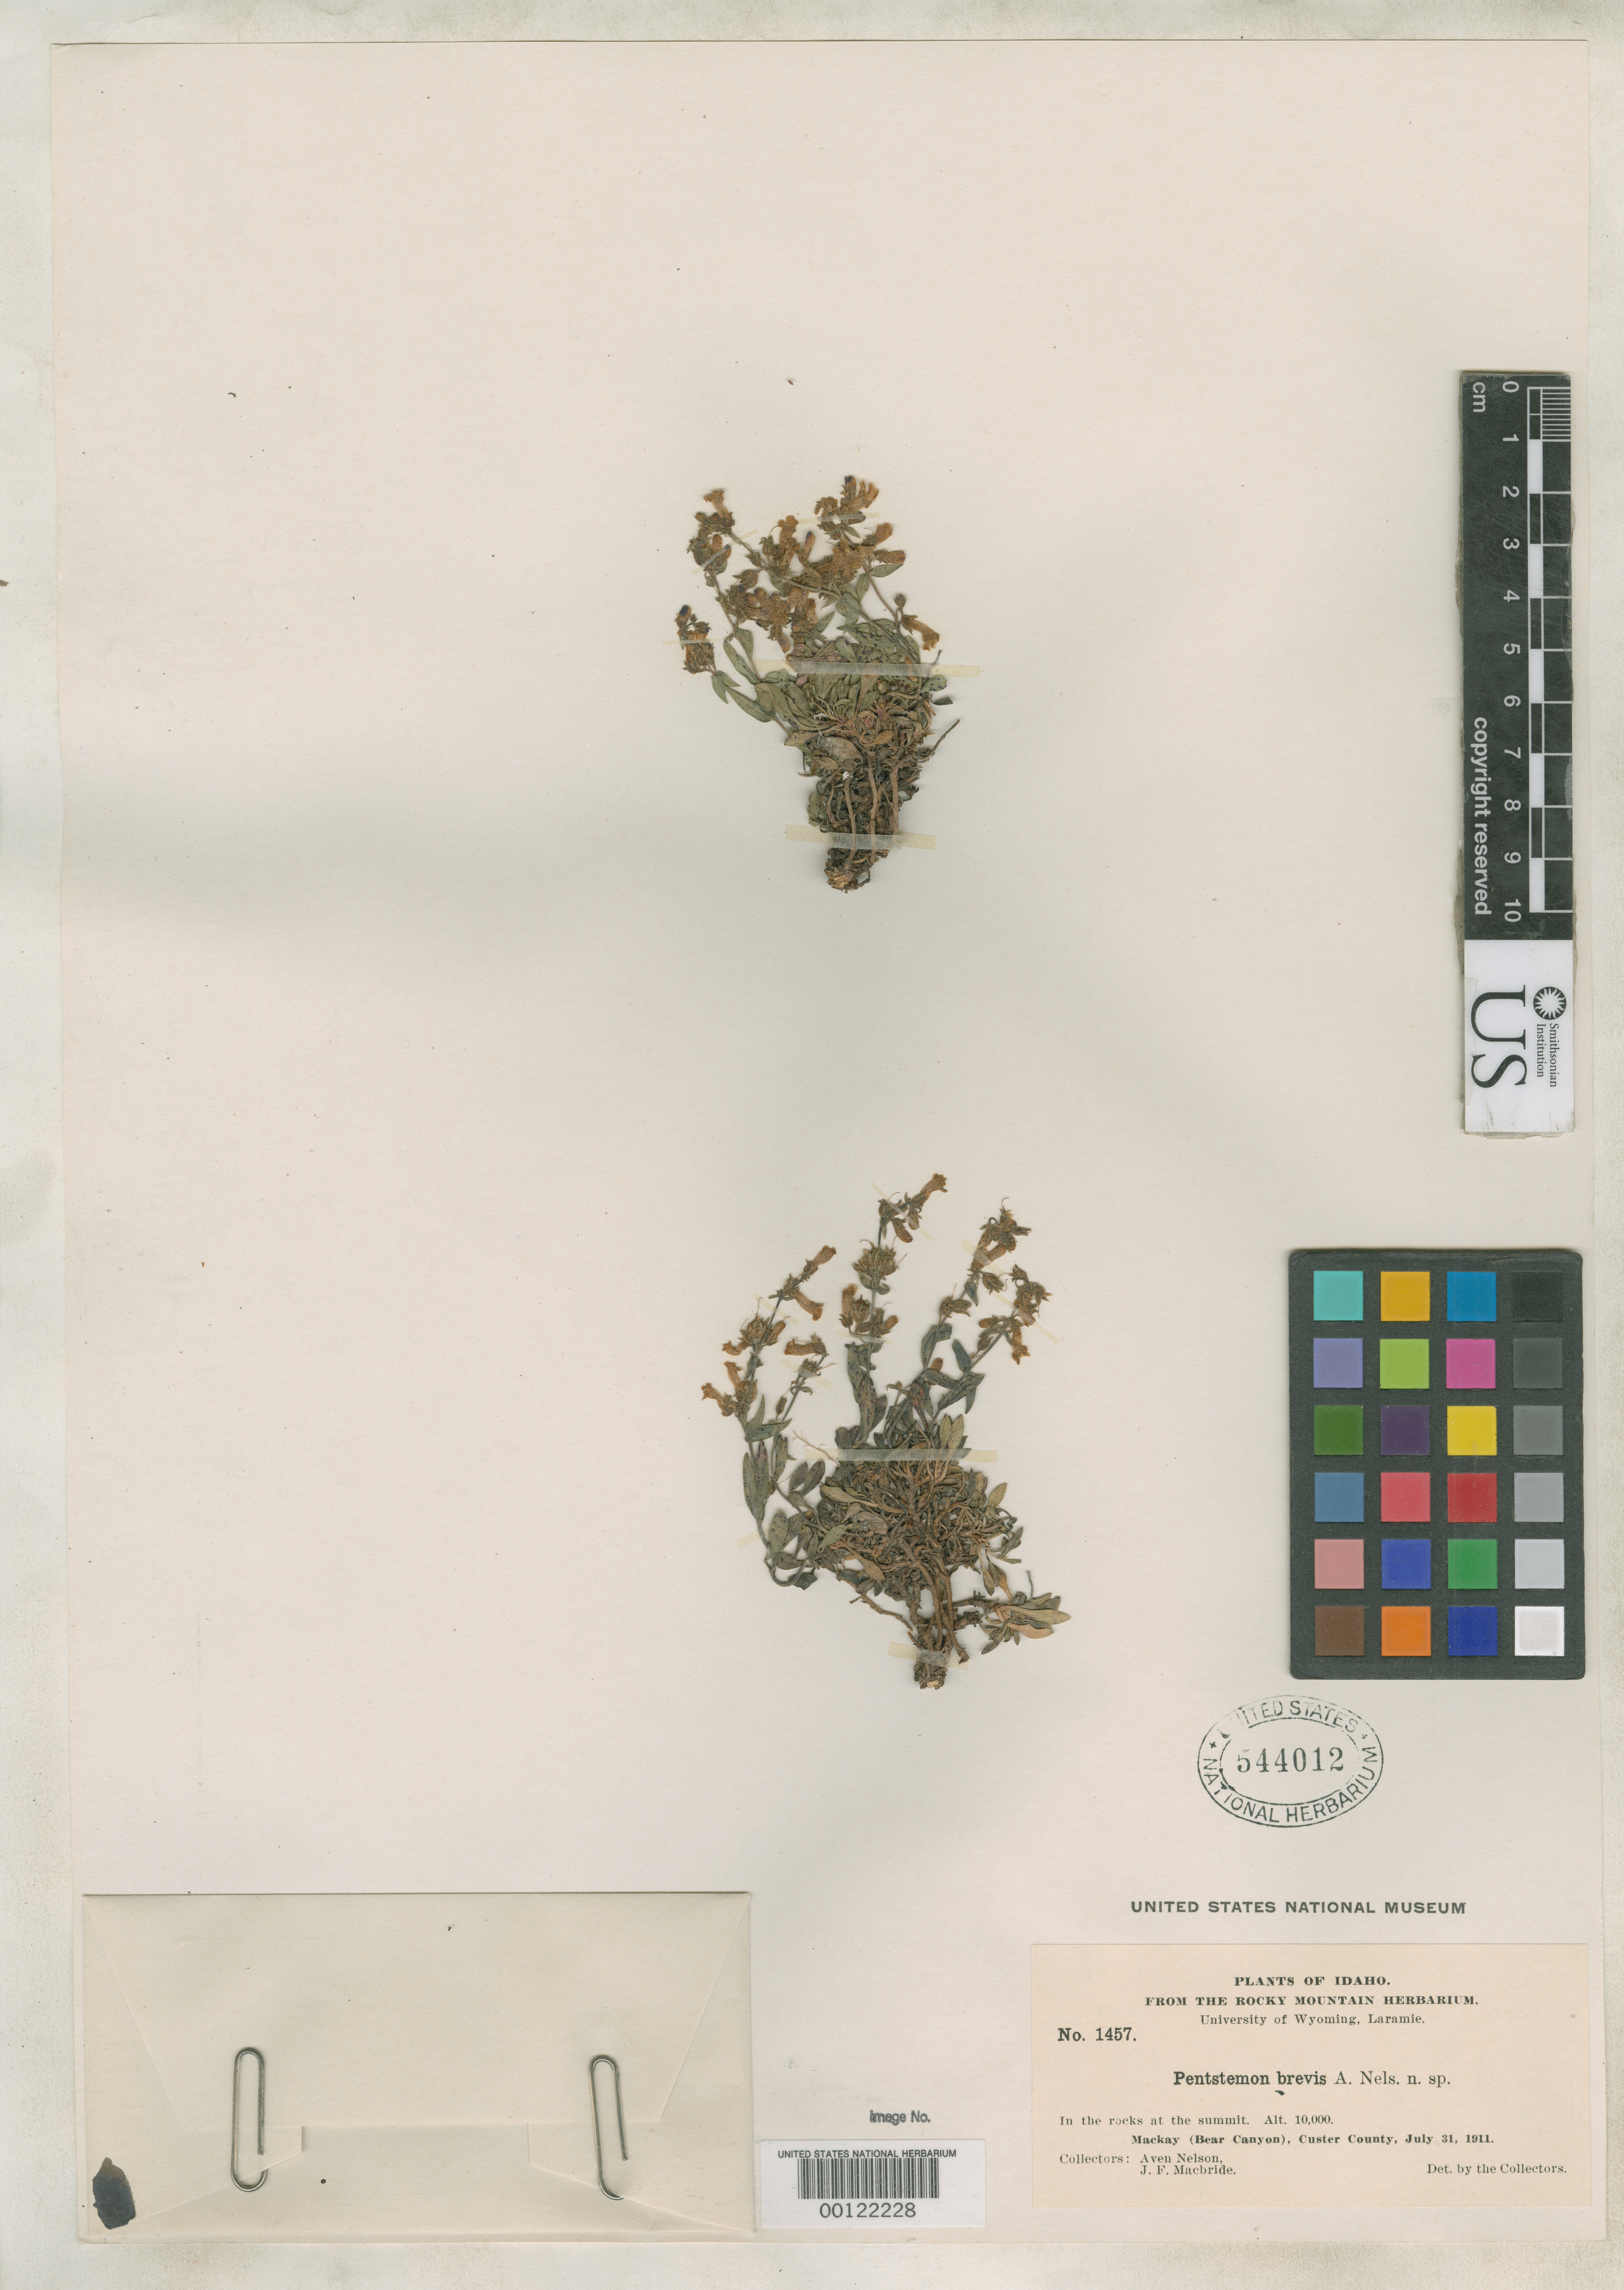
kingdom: Plantae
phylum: Tracheophyta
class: Magnoliopsida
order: Lamiales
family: Plantaginaceae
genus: Penstemon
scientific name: Penstemon brevis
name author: A. Nelson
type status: Isotype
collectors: A. Nelson & J. F. Macbride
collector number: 1457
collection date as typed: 31 Jul 1911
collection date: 1911-07-31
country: United States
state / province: Idaho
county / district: Custer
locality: Mackay.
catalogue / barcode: US 544012